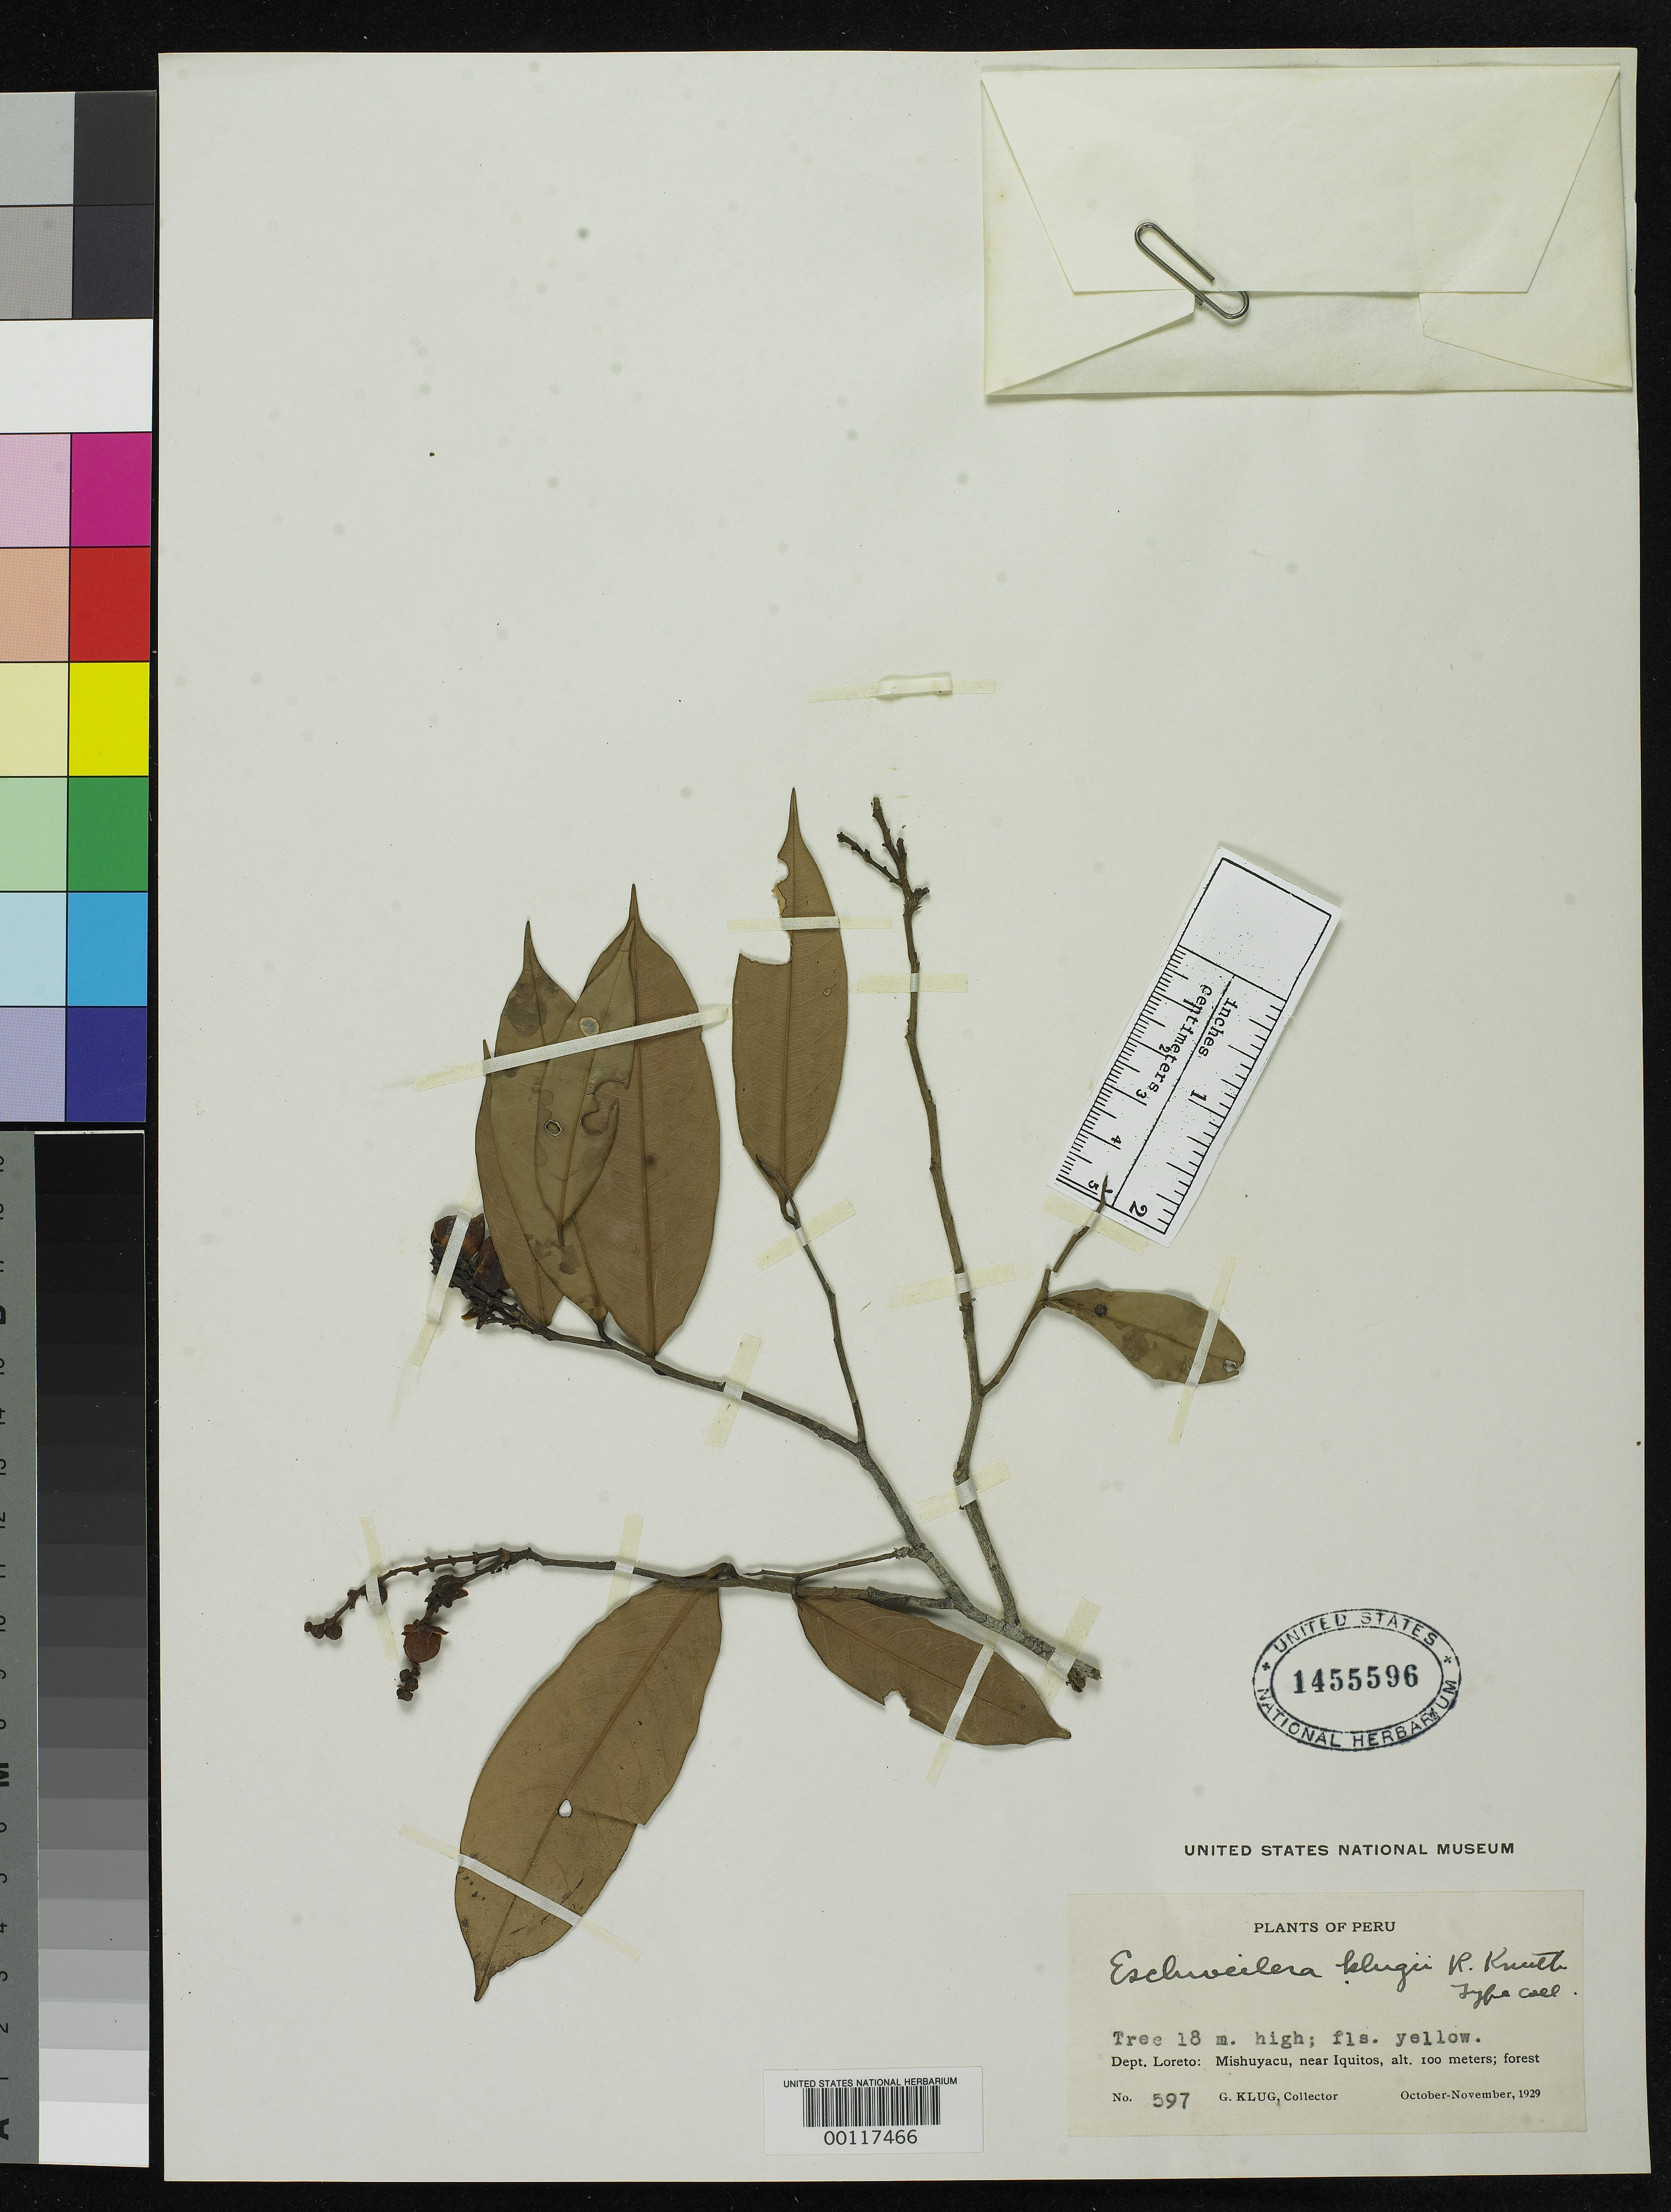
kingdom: Plantae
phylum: Tracheophyta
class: Magnoliopsida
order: Ericales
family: Lecythidaceae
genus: Eschweilera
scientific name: Eschweilera klugii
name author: R. Knuth in Engl.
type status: Isotype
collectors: G. Klug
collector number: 597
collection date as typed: Oct 1929 to -- Nov 1929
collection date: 1929-10/1929-11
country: Peru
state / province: Loreto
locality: Mishuyacu, near Iquitos.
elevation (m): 100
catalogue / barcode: US 1455596